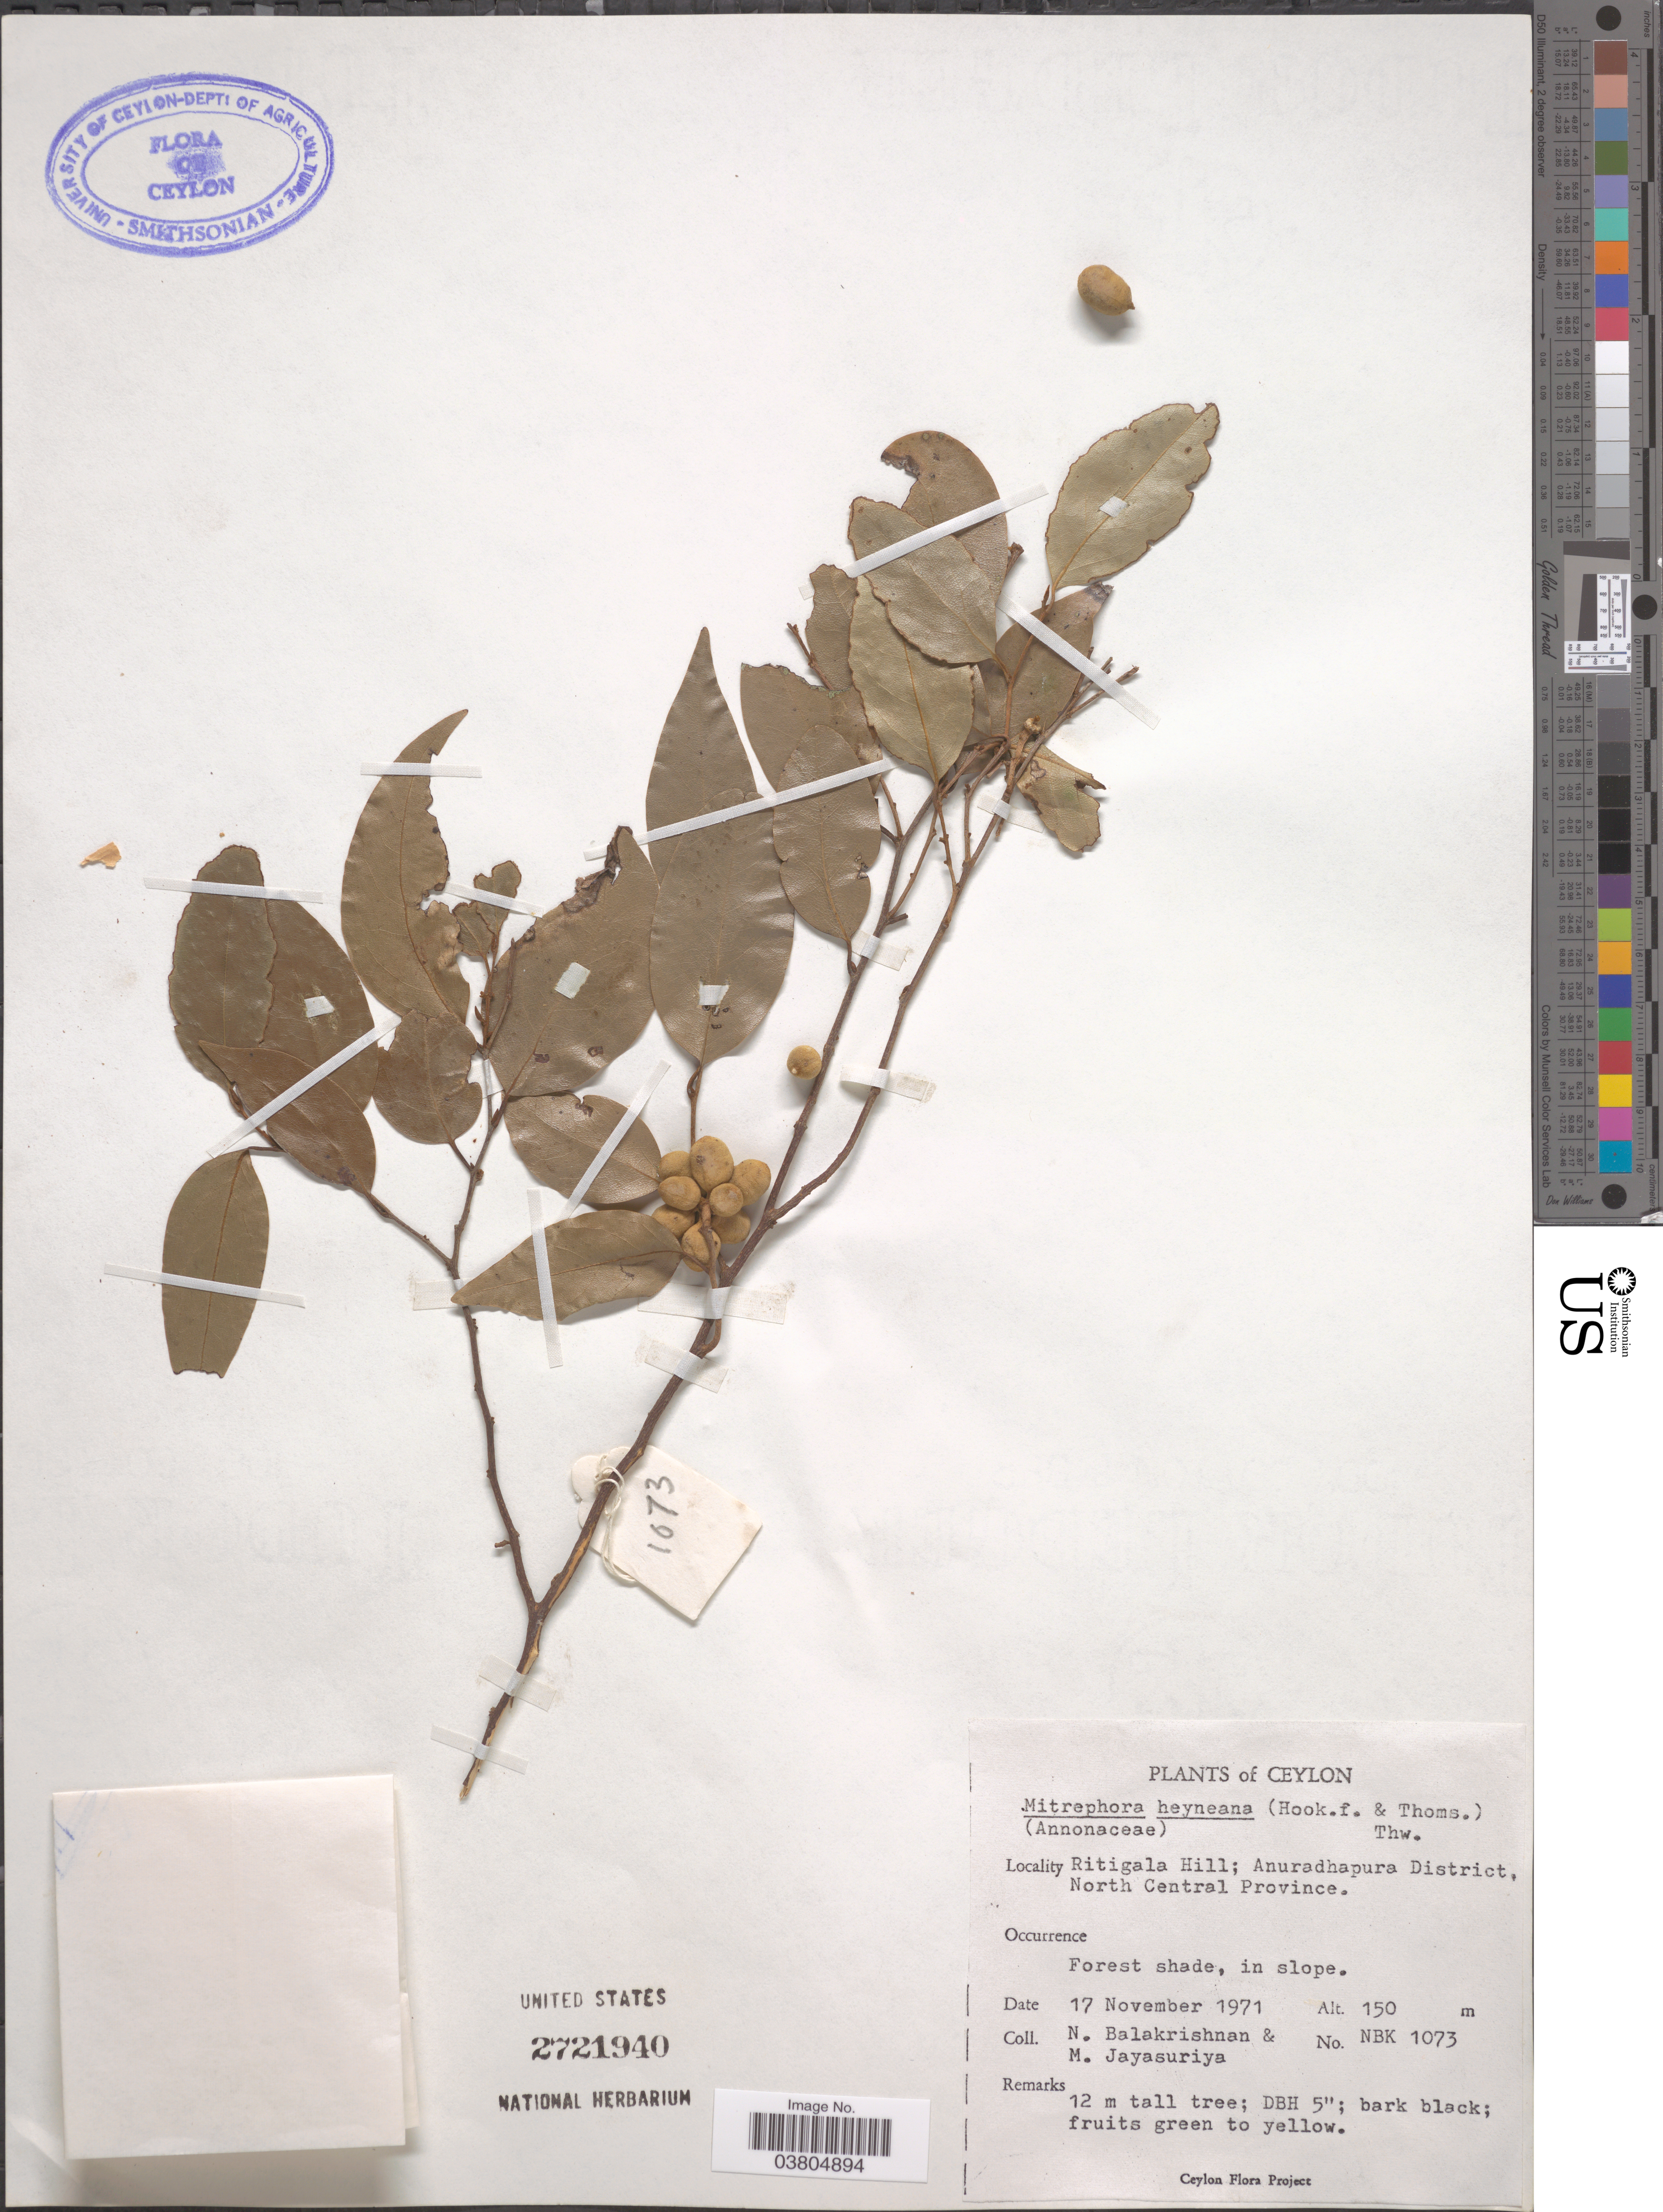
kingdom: Plantae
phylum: Tracheophyta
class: Magnoliopsida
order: Magnoliales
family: Annonaceae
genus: Mitrephora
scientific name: Mitrephora heyneana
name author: (Hook. f. & Thoms.) Thwaites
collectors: N. Balakrishnan & M. Jayasuriya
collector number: NBK 1073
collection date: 1971-11-17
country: Sri Lanka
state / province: North Central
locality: Ceylon. Ritigala Hill; Anuradhapura District.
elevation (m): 150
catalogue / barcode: US 2721940